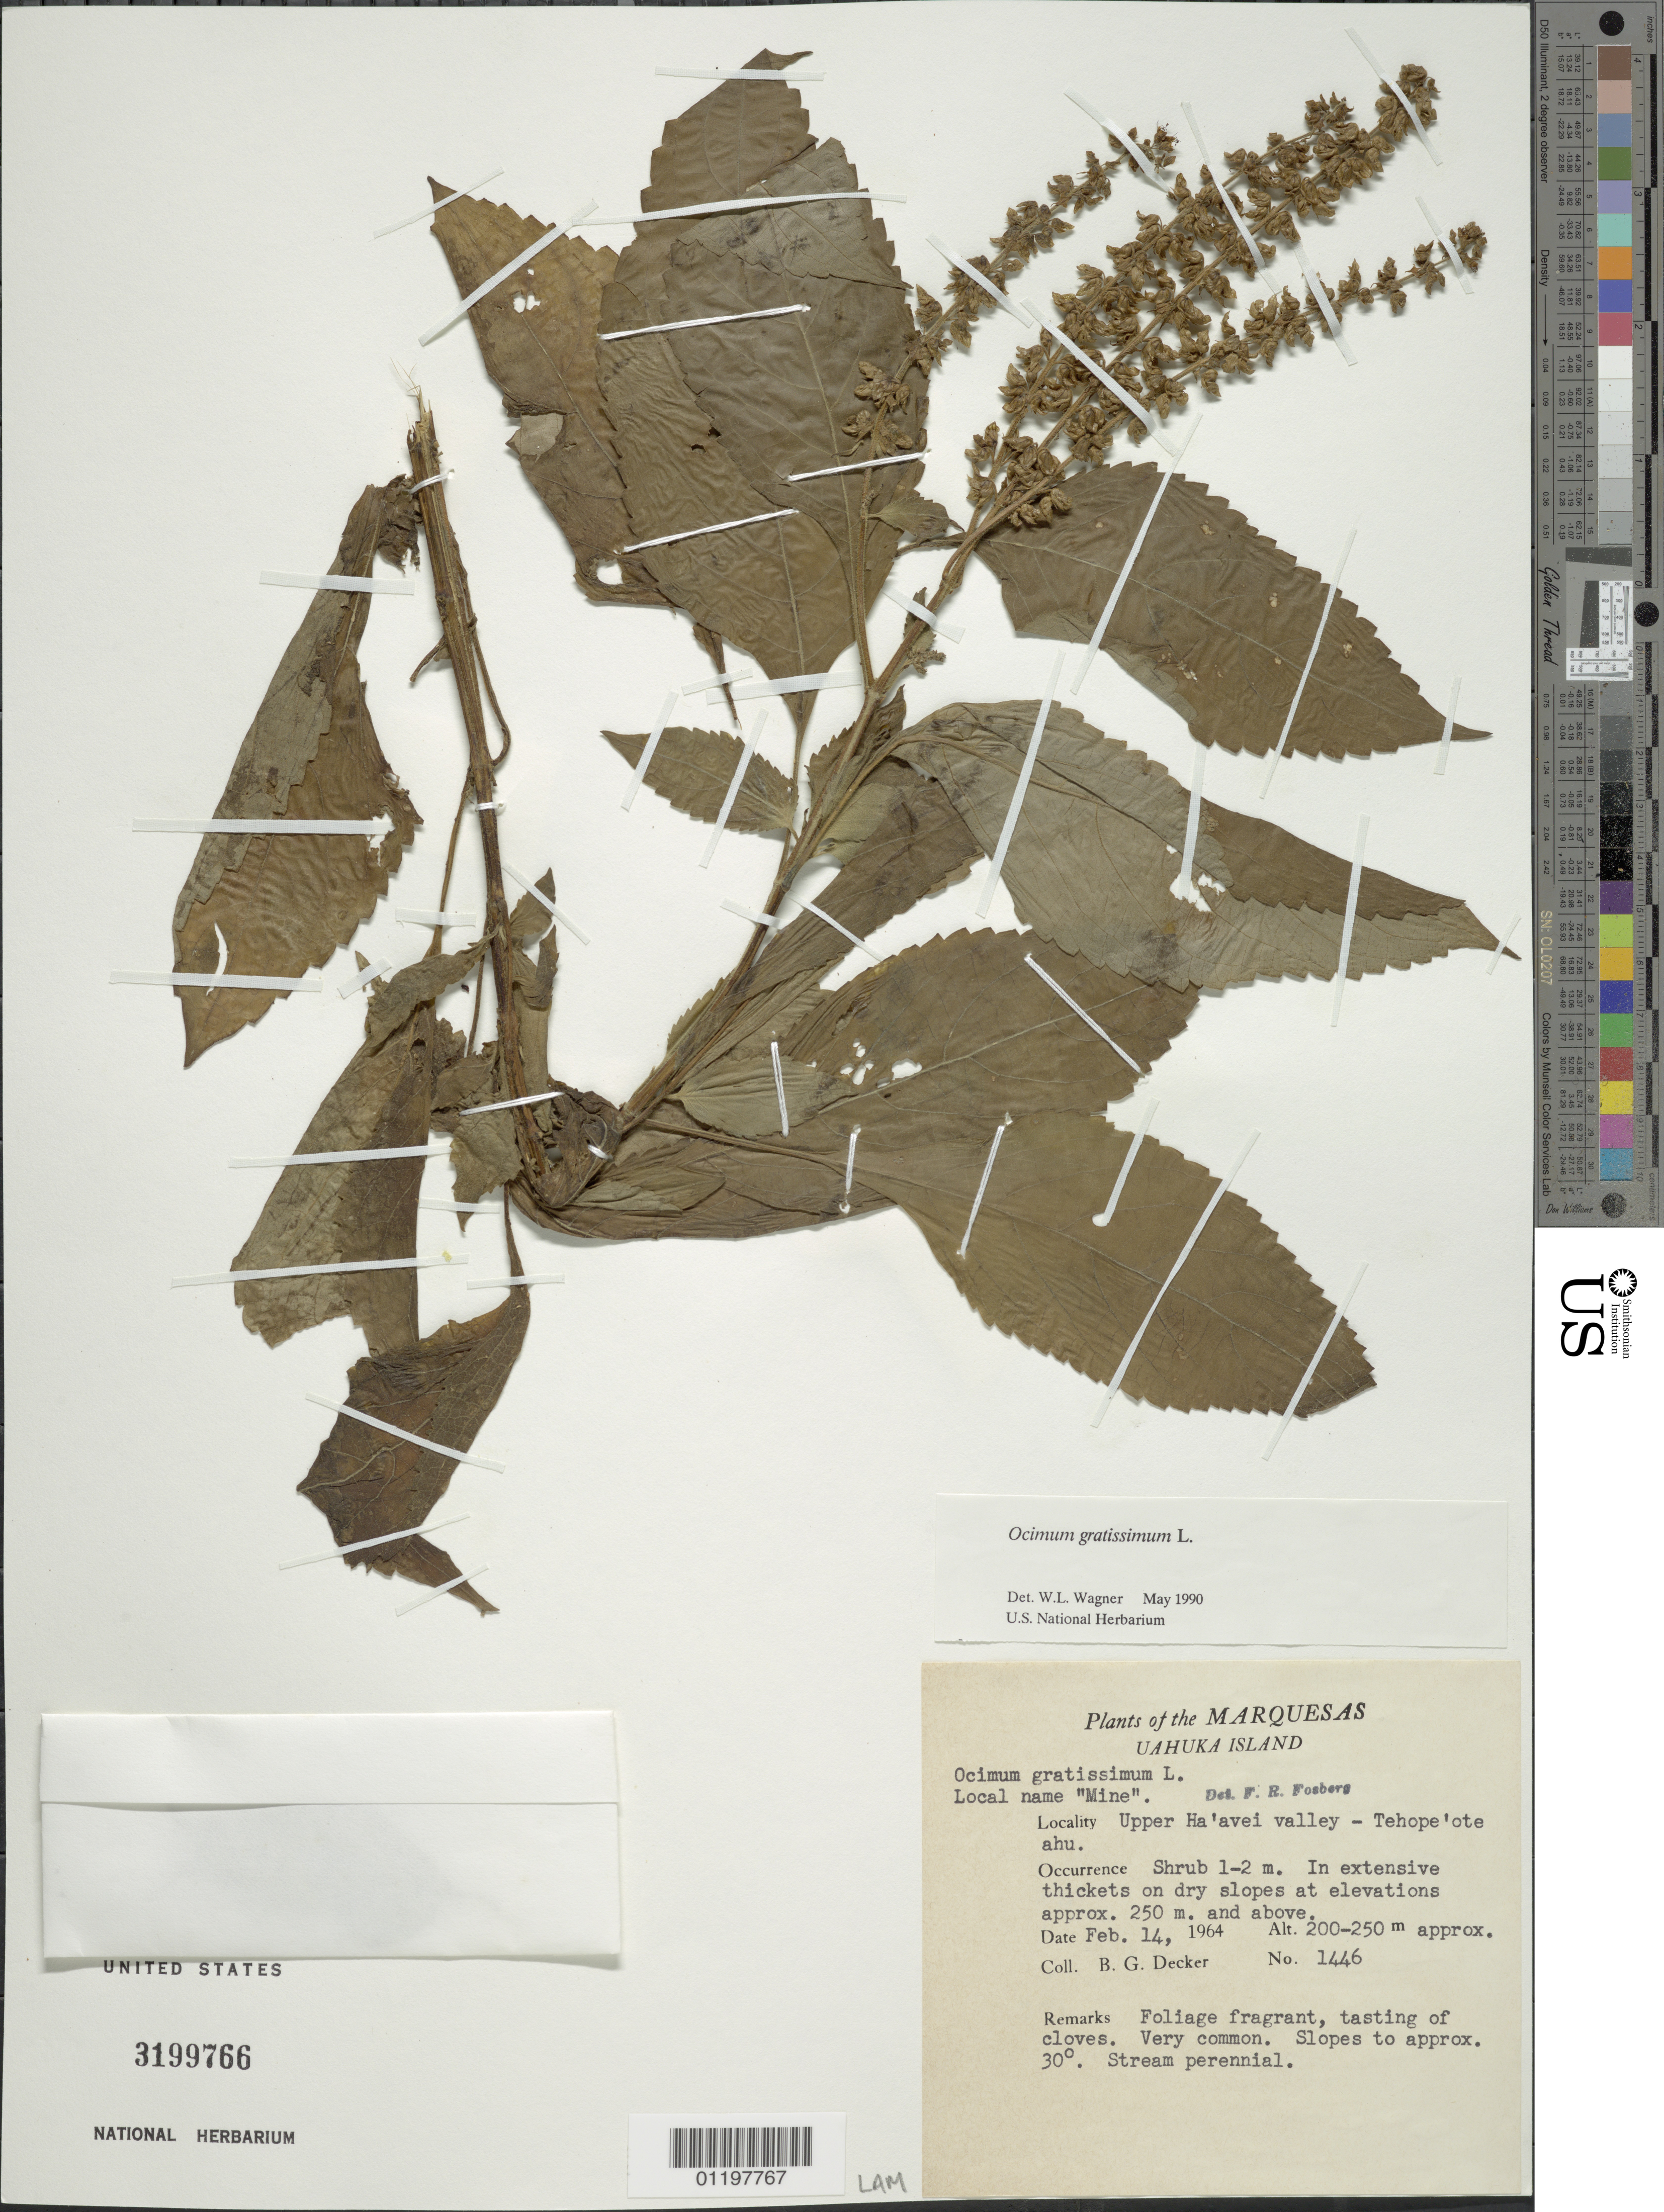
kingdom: Plantae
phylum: Tracheophyta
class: Magnoliopsida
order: Lamiales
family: Lamiaceae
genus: Ocimum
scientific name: Ocimum gratissimum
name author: L.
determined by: Wagner, W. L., (BOT), Smithsonian Institution - National Museum of Natural History (UNITED STATES)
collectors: B. G. Decker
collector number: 1446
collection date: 1964-02-14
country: French Polynesia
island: Ua Huka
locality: Upper Ha'avei Valley, Tehope'ote ahu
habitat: In extensive thickets on dry slopes to 30 deg. Stream perennial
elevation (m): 200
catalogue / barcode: US 3199766